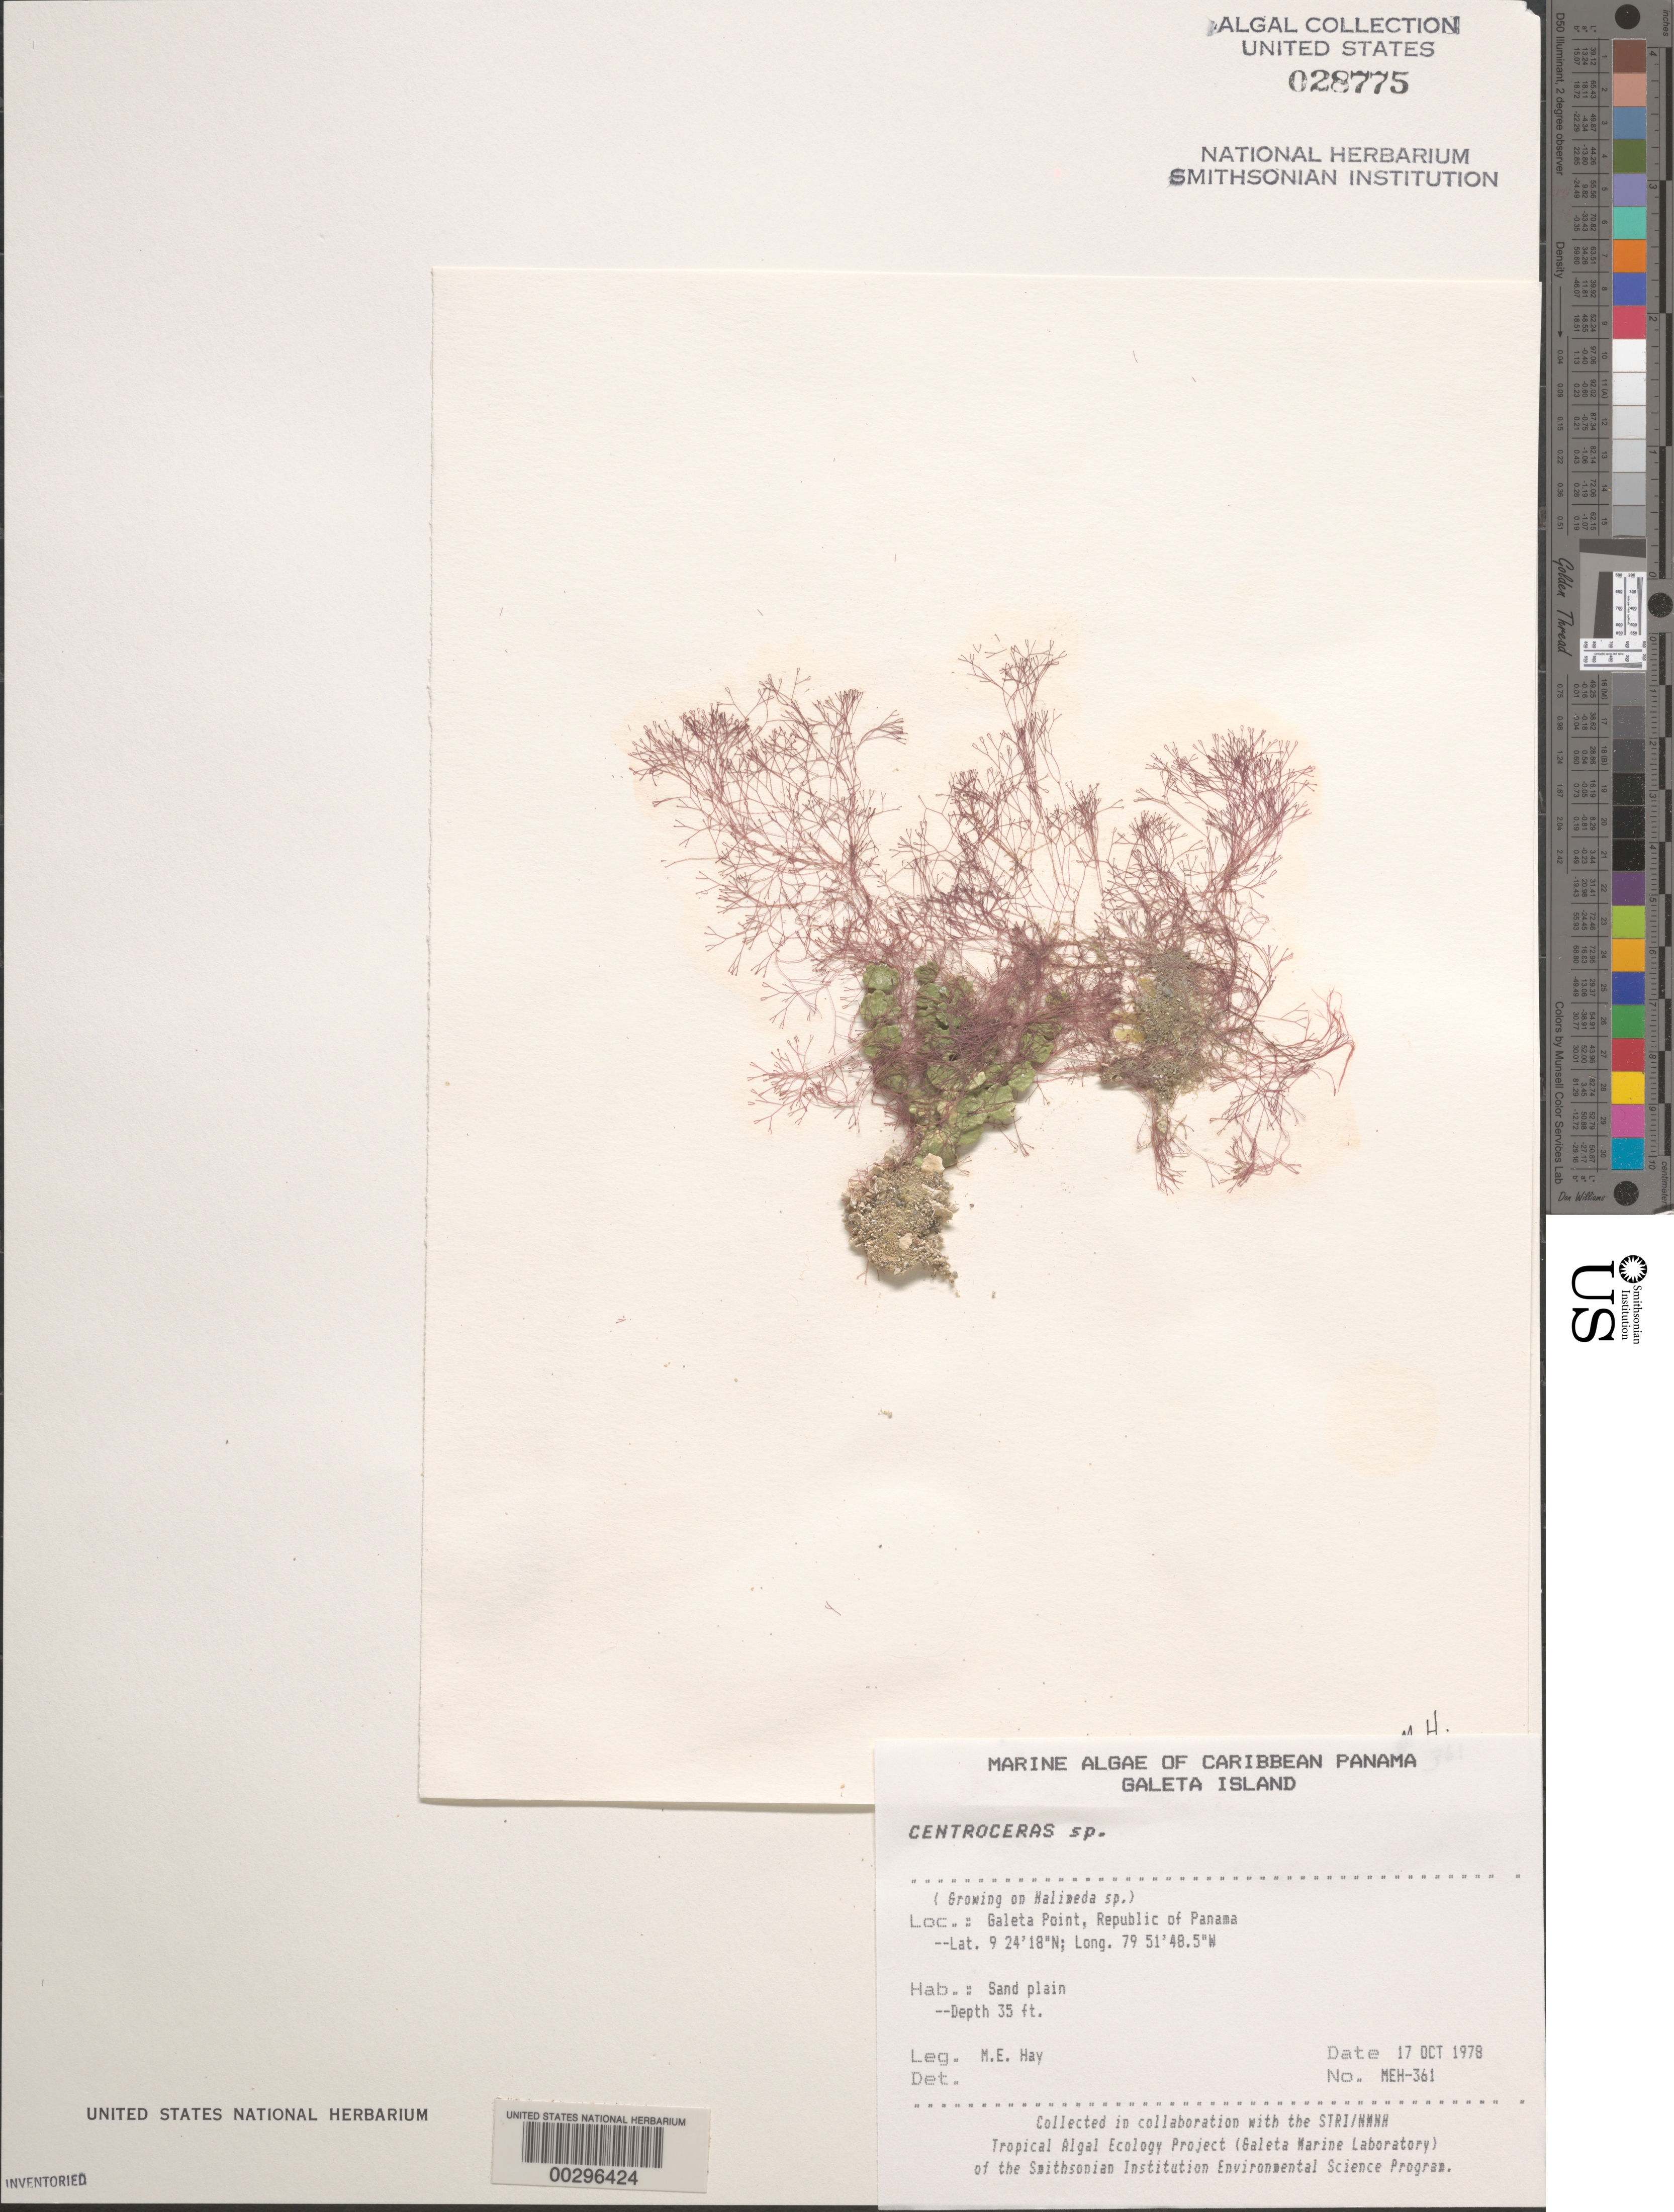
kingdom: Plantae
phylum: Rhodophyta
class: Florideophyceae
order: Ceramiales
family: Ceramiaceae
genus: Centroceras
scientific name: Centroceras sp.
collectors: M. E. Hay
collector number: MEH-361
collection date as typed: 17 Oct 1978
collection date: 1978-10-17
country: Panama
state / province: Colón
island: Galeta Island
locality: Galeta Point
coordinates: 9 24'18"N, 79 51'48.5"W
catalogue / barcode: US 28775